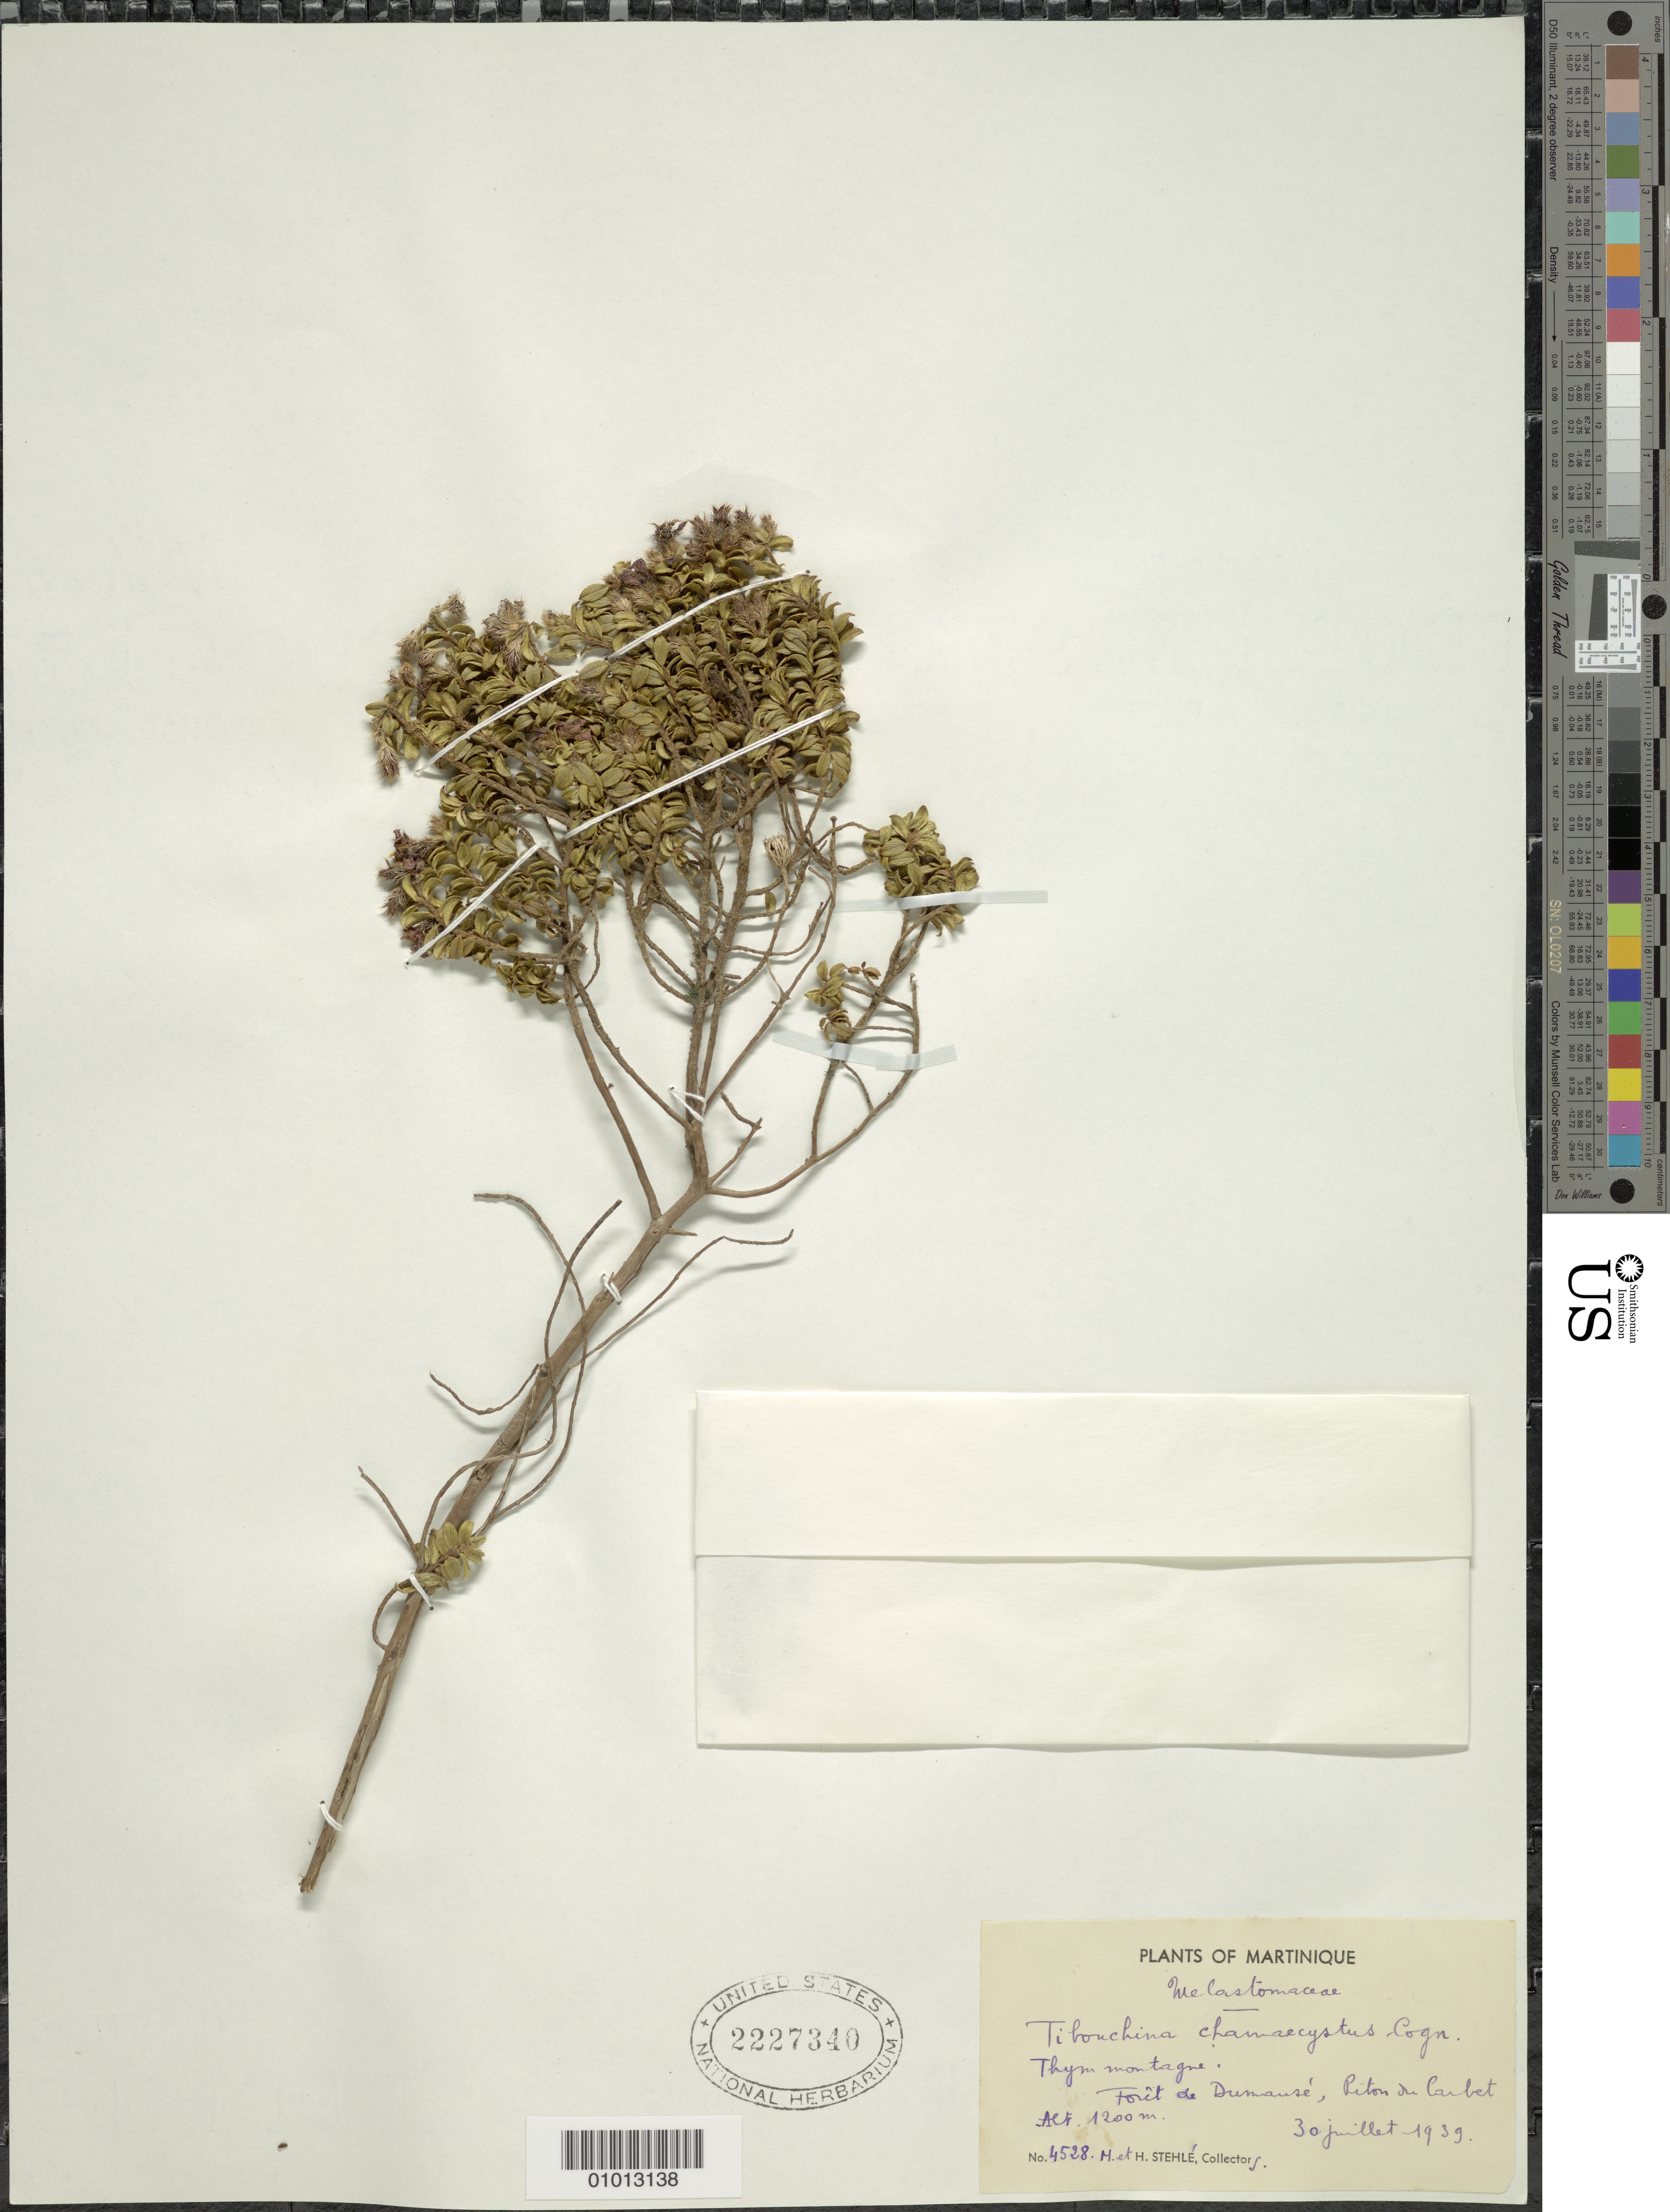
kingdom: Plantae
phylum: Tracheophyta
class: Magnoliopsida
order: Myrtales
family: Melastomataceae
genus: Chaetogastra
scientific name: Chaetogastra chamaecistus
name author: Griseb.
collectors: H. Stehlé & M. Stehlé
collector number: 4528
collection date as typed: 30 Jul 1939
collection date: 1939-07-30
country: Martinique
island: Martinique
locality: Dumansé, Piton du Carbet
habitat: Forêt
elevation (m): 1200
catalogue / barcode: US 2227340